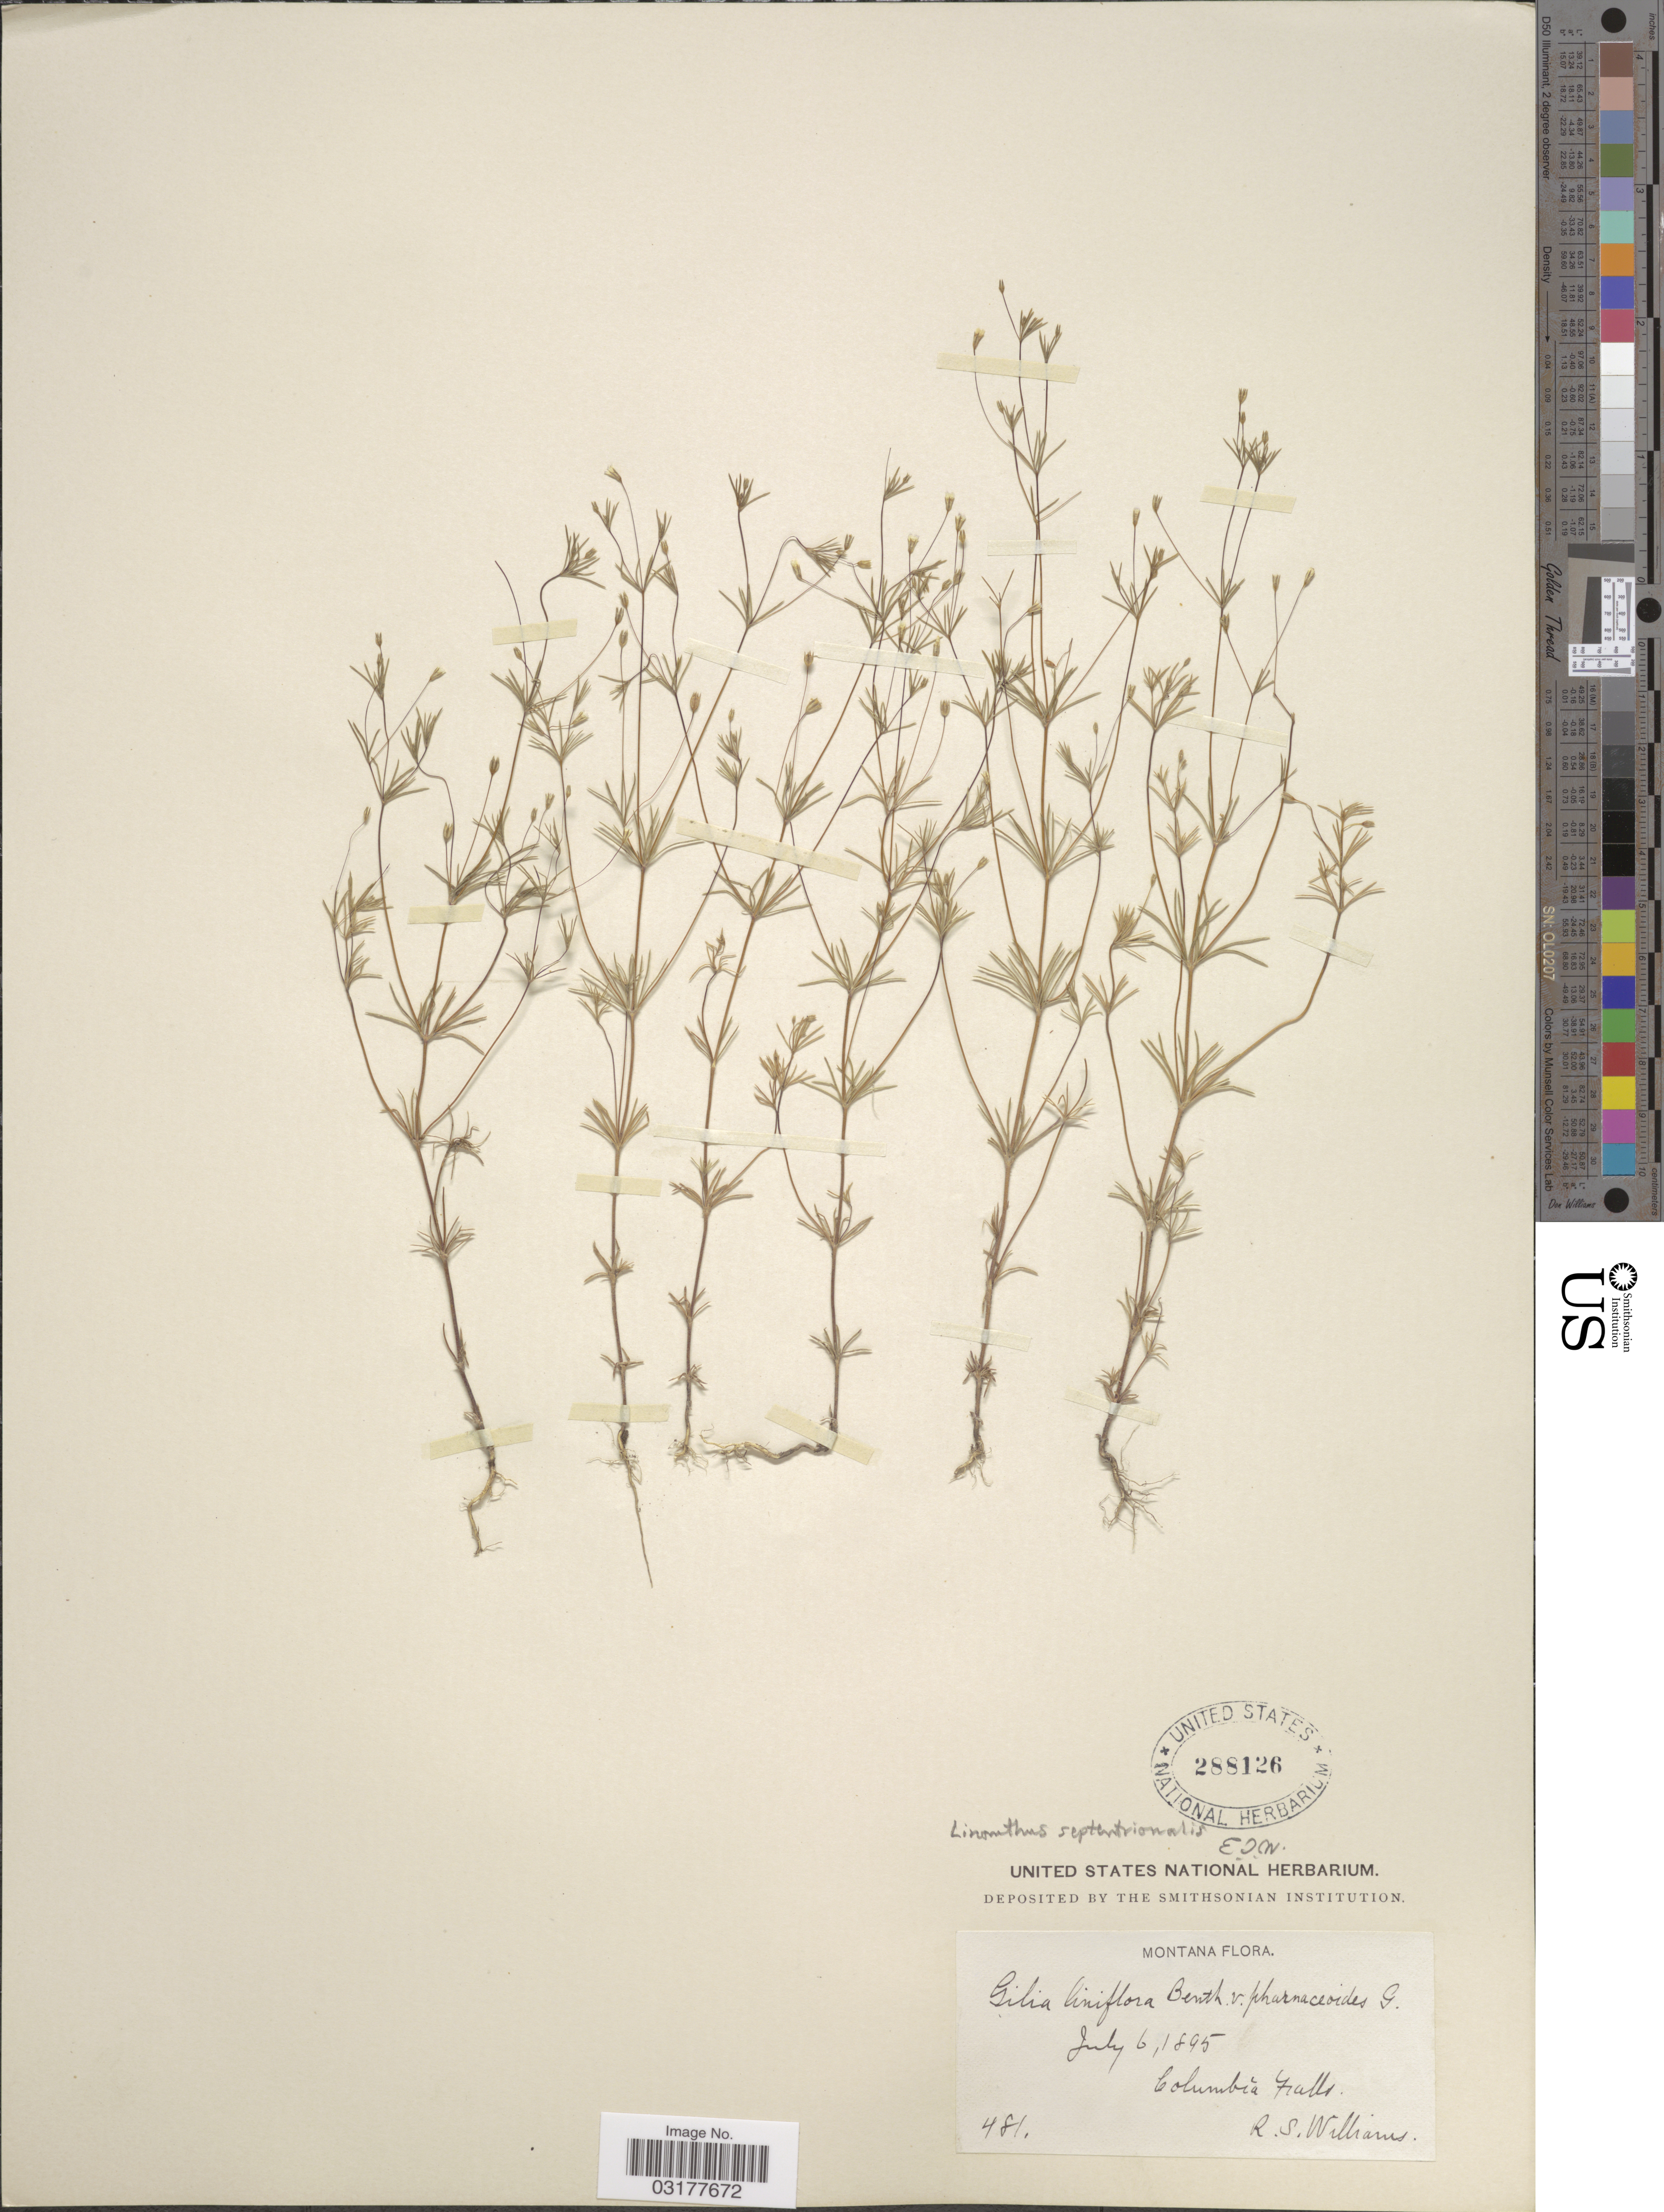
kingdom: Plantae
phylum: Tracheophyta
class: Magnoliopsida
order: Ericales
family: Polemoniaceae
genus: Leptosiphon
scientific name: Leptosiphon septentrionalis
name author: (H. Mason) J.M. Porter & L.A. Johnson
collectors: R. S. Williams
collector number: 481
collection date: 1895-07-06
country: United States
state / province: Montana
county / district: Flathead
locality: Columbia Falls.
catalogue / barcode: US 288126